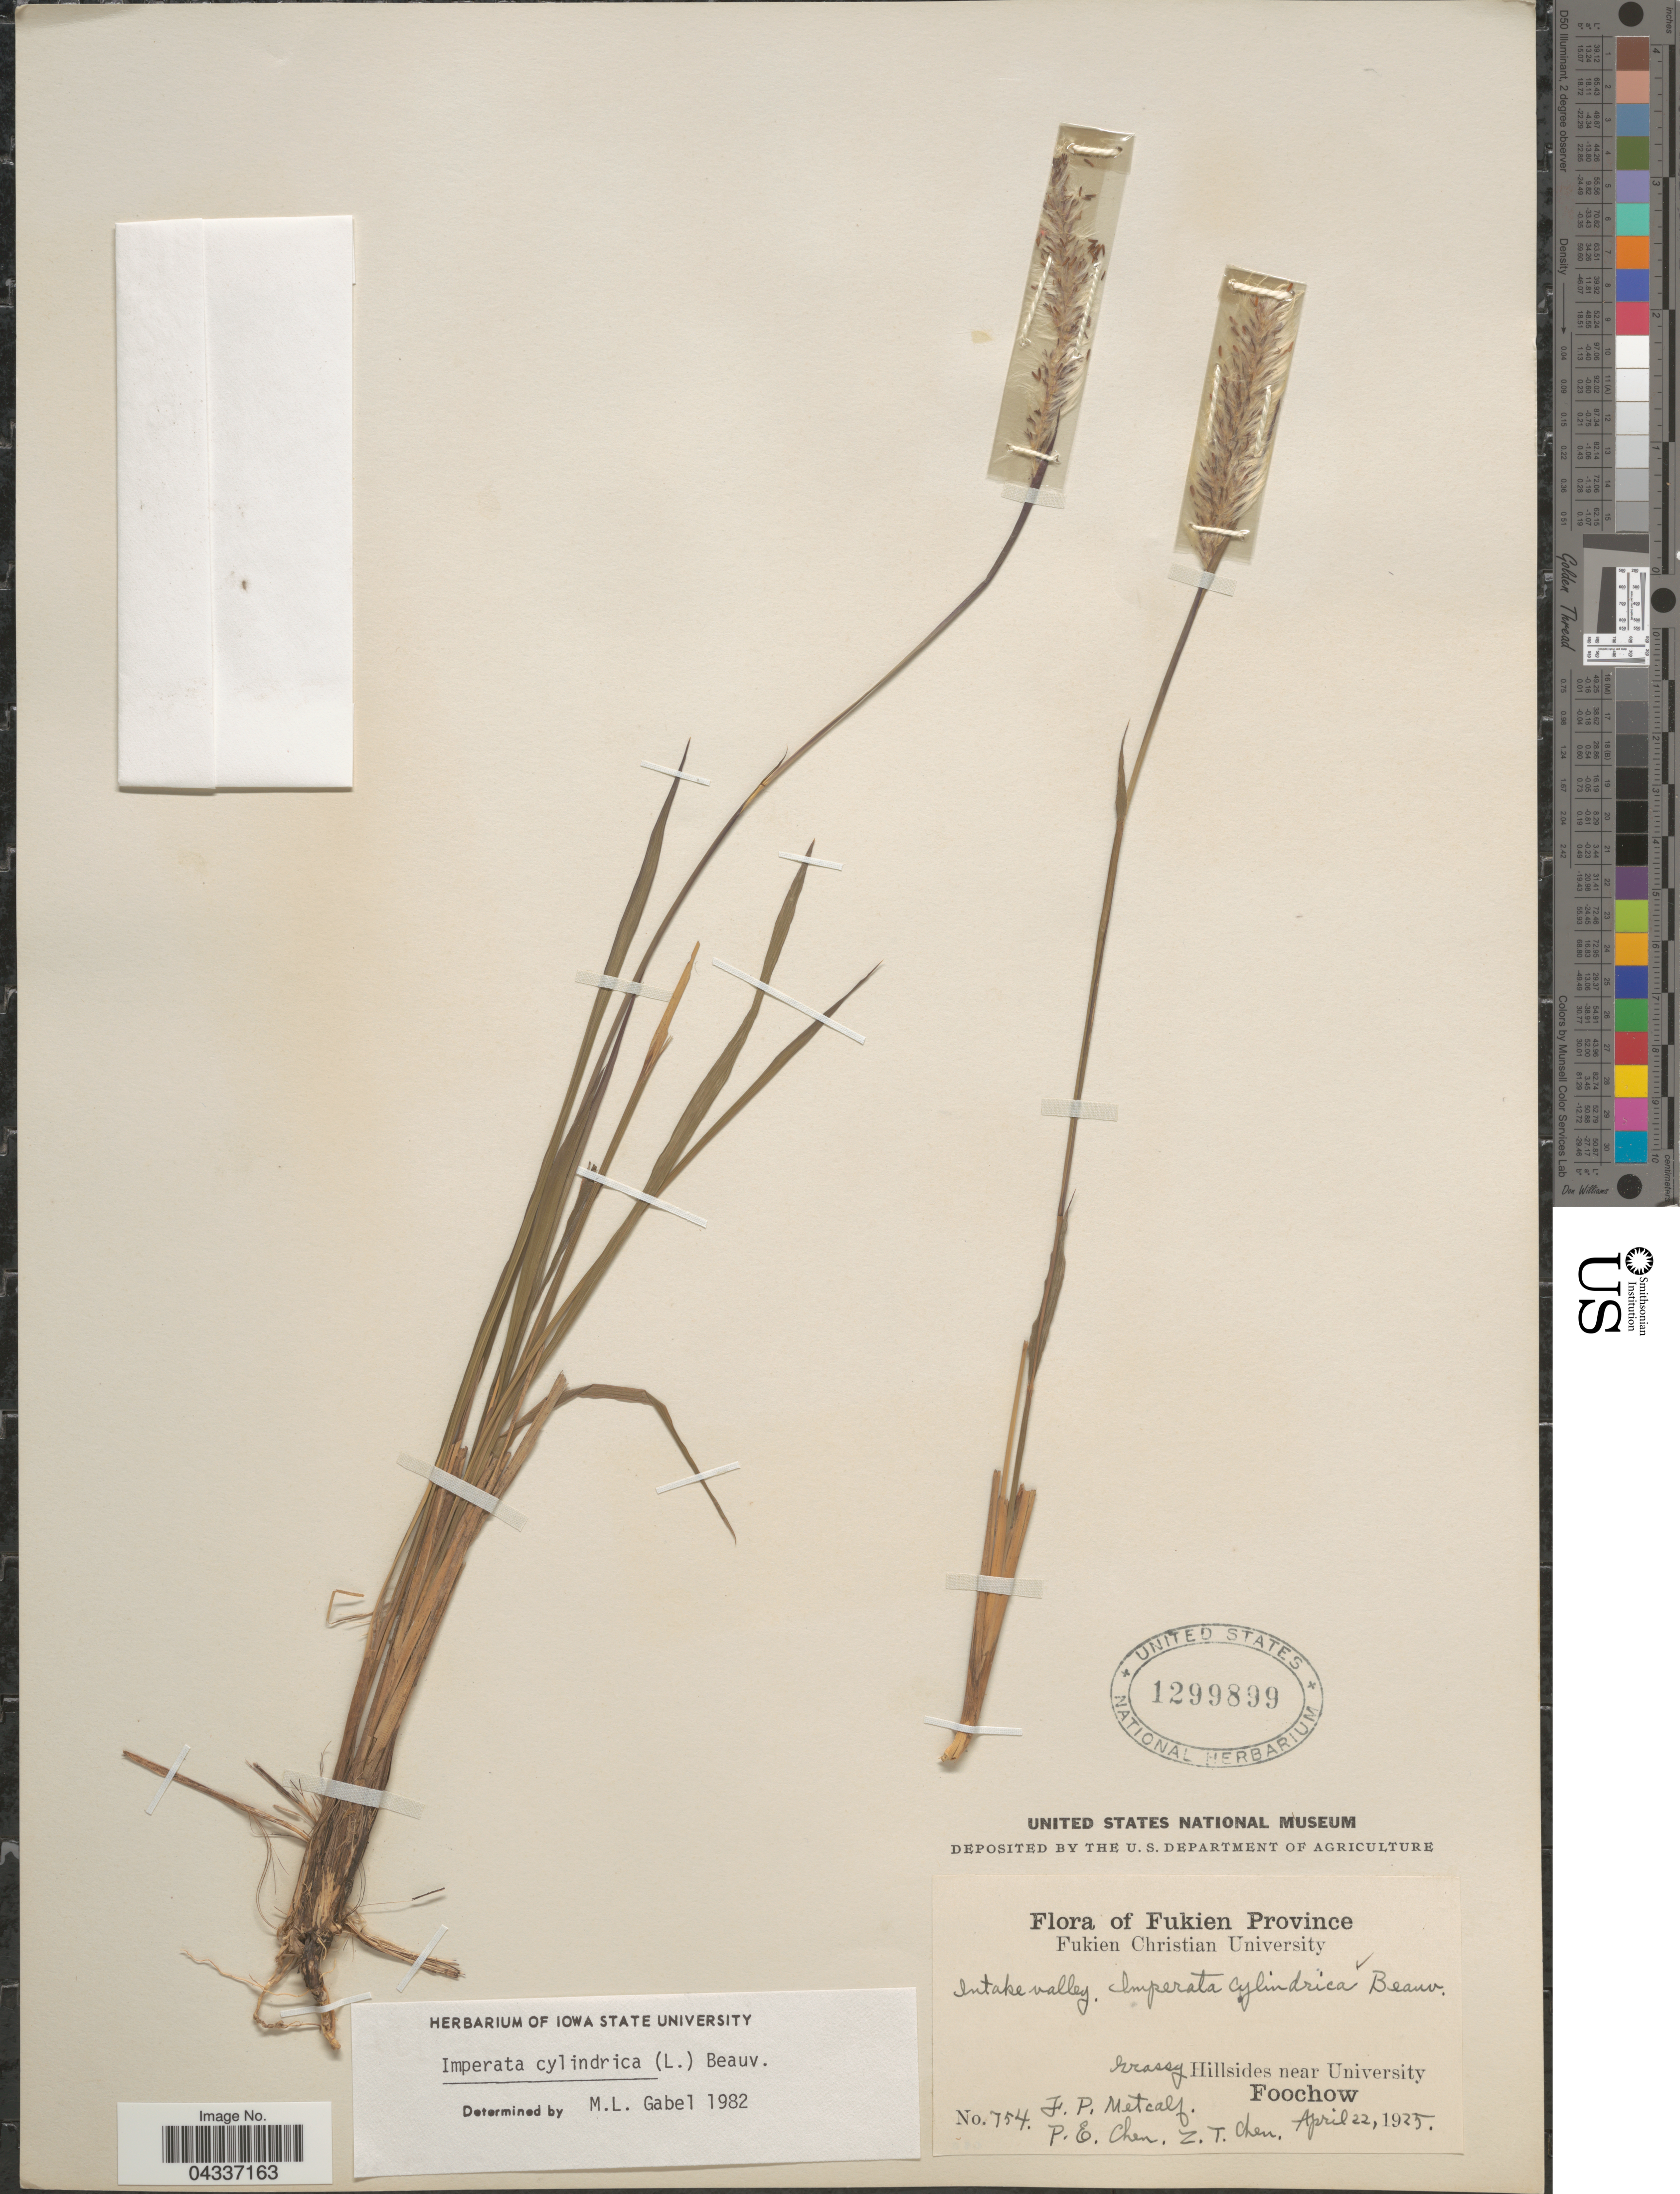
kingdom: Plantae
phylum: Tracheophyta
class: Liliopsida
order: Poales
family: Poaceae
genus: Imperata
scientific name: Imperata cylindrica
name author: (L.) P. Beauv.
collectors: F. Metcalf, P. E. Chen & Z. Chen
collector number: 754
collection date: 1925-04-22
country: China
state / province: Fujian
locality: Fukien Province. Hillsides near University Foochow.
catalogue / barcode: US 1299899